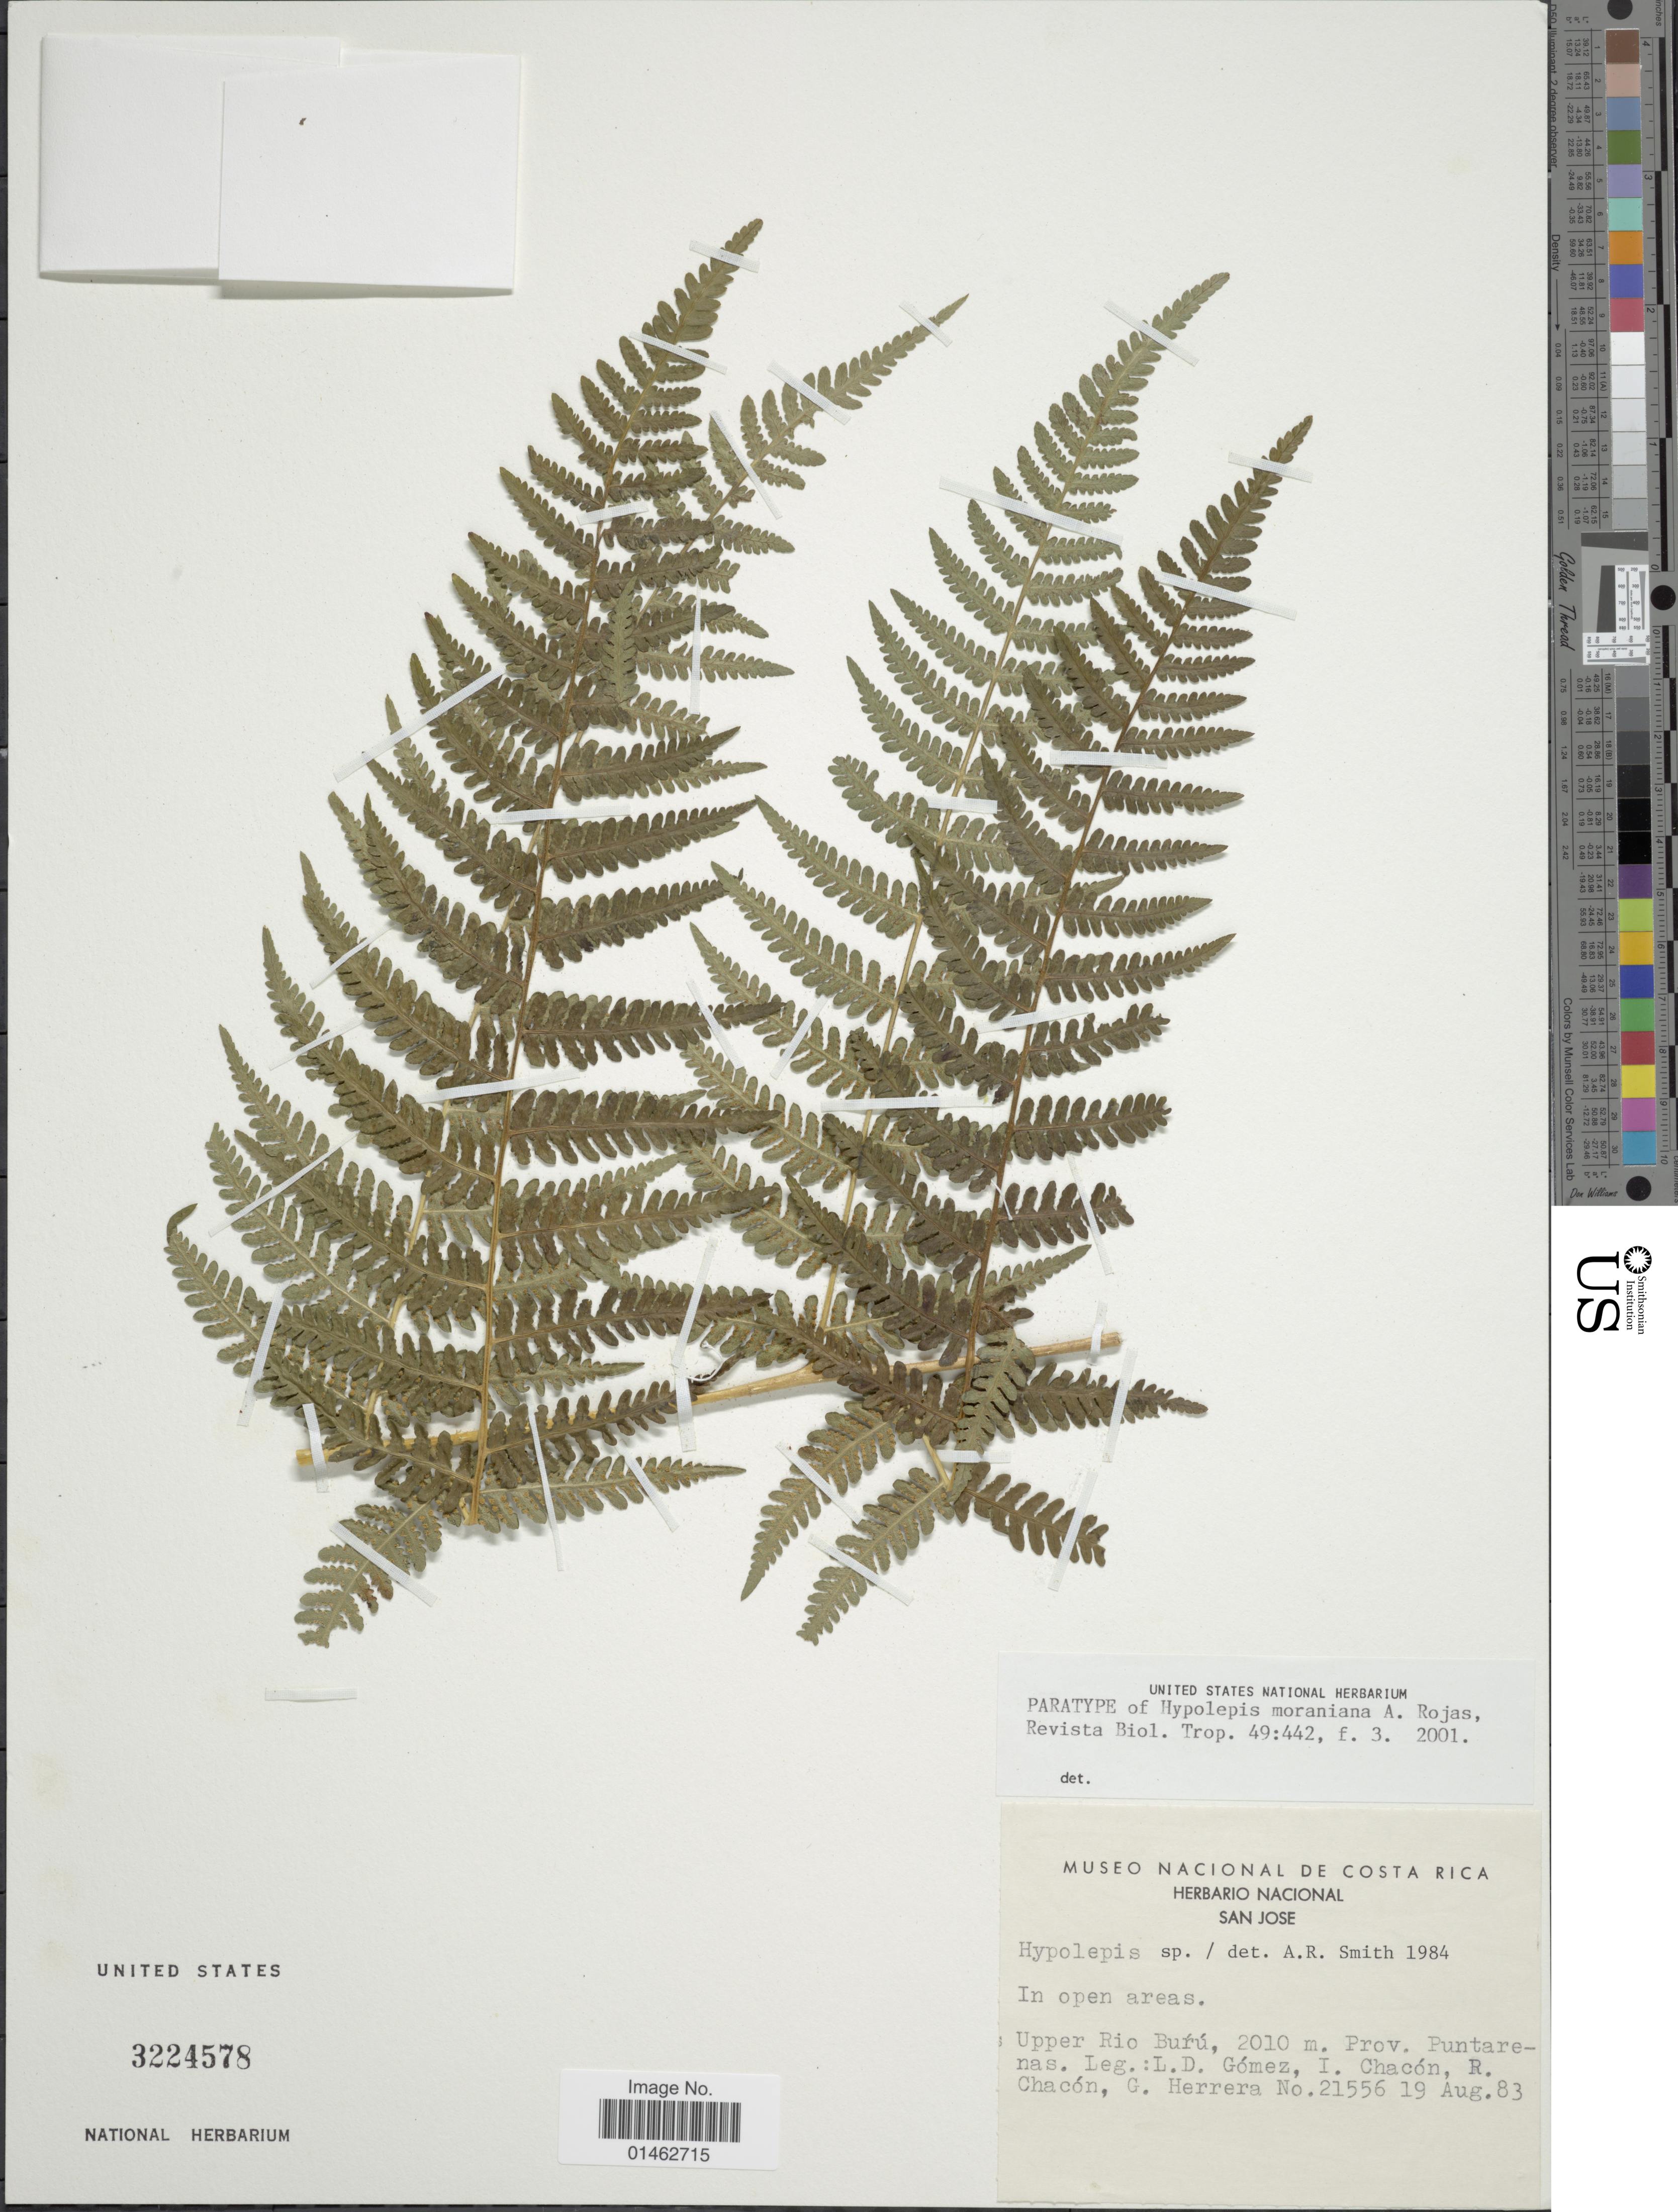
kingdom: Plantae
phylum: Tracheophyta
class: Polypodiopsida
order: Polypodiales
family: Dennstaedtiaceae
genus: Hypolepis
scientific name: Hypolepis moraniana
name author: A. Rojas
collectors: L. Gomez, I. Chacón, R. Chacon & G. Herrera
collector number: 21556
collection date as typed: Transcribed d/m/y: 19/8/83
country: Costa Rica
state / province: Puntarenas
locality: Upper Rio Burú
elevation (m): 2010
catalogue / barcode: US 3224578